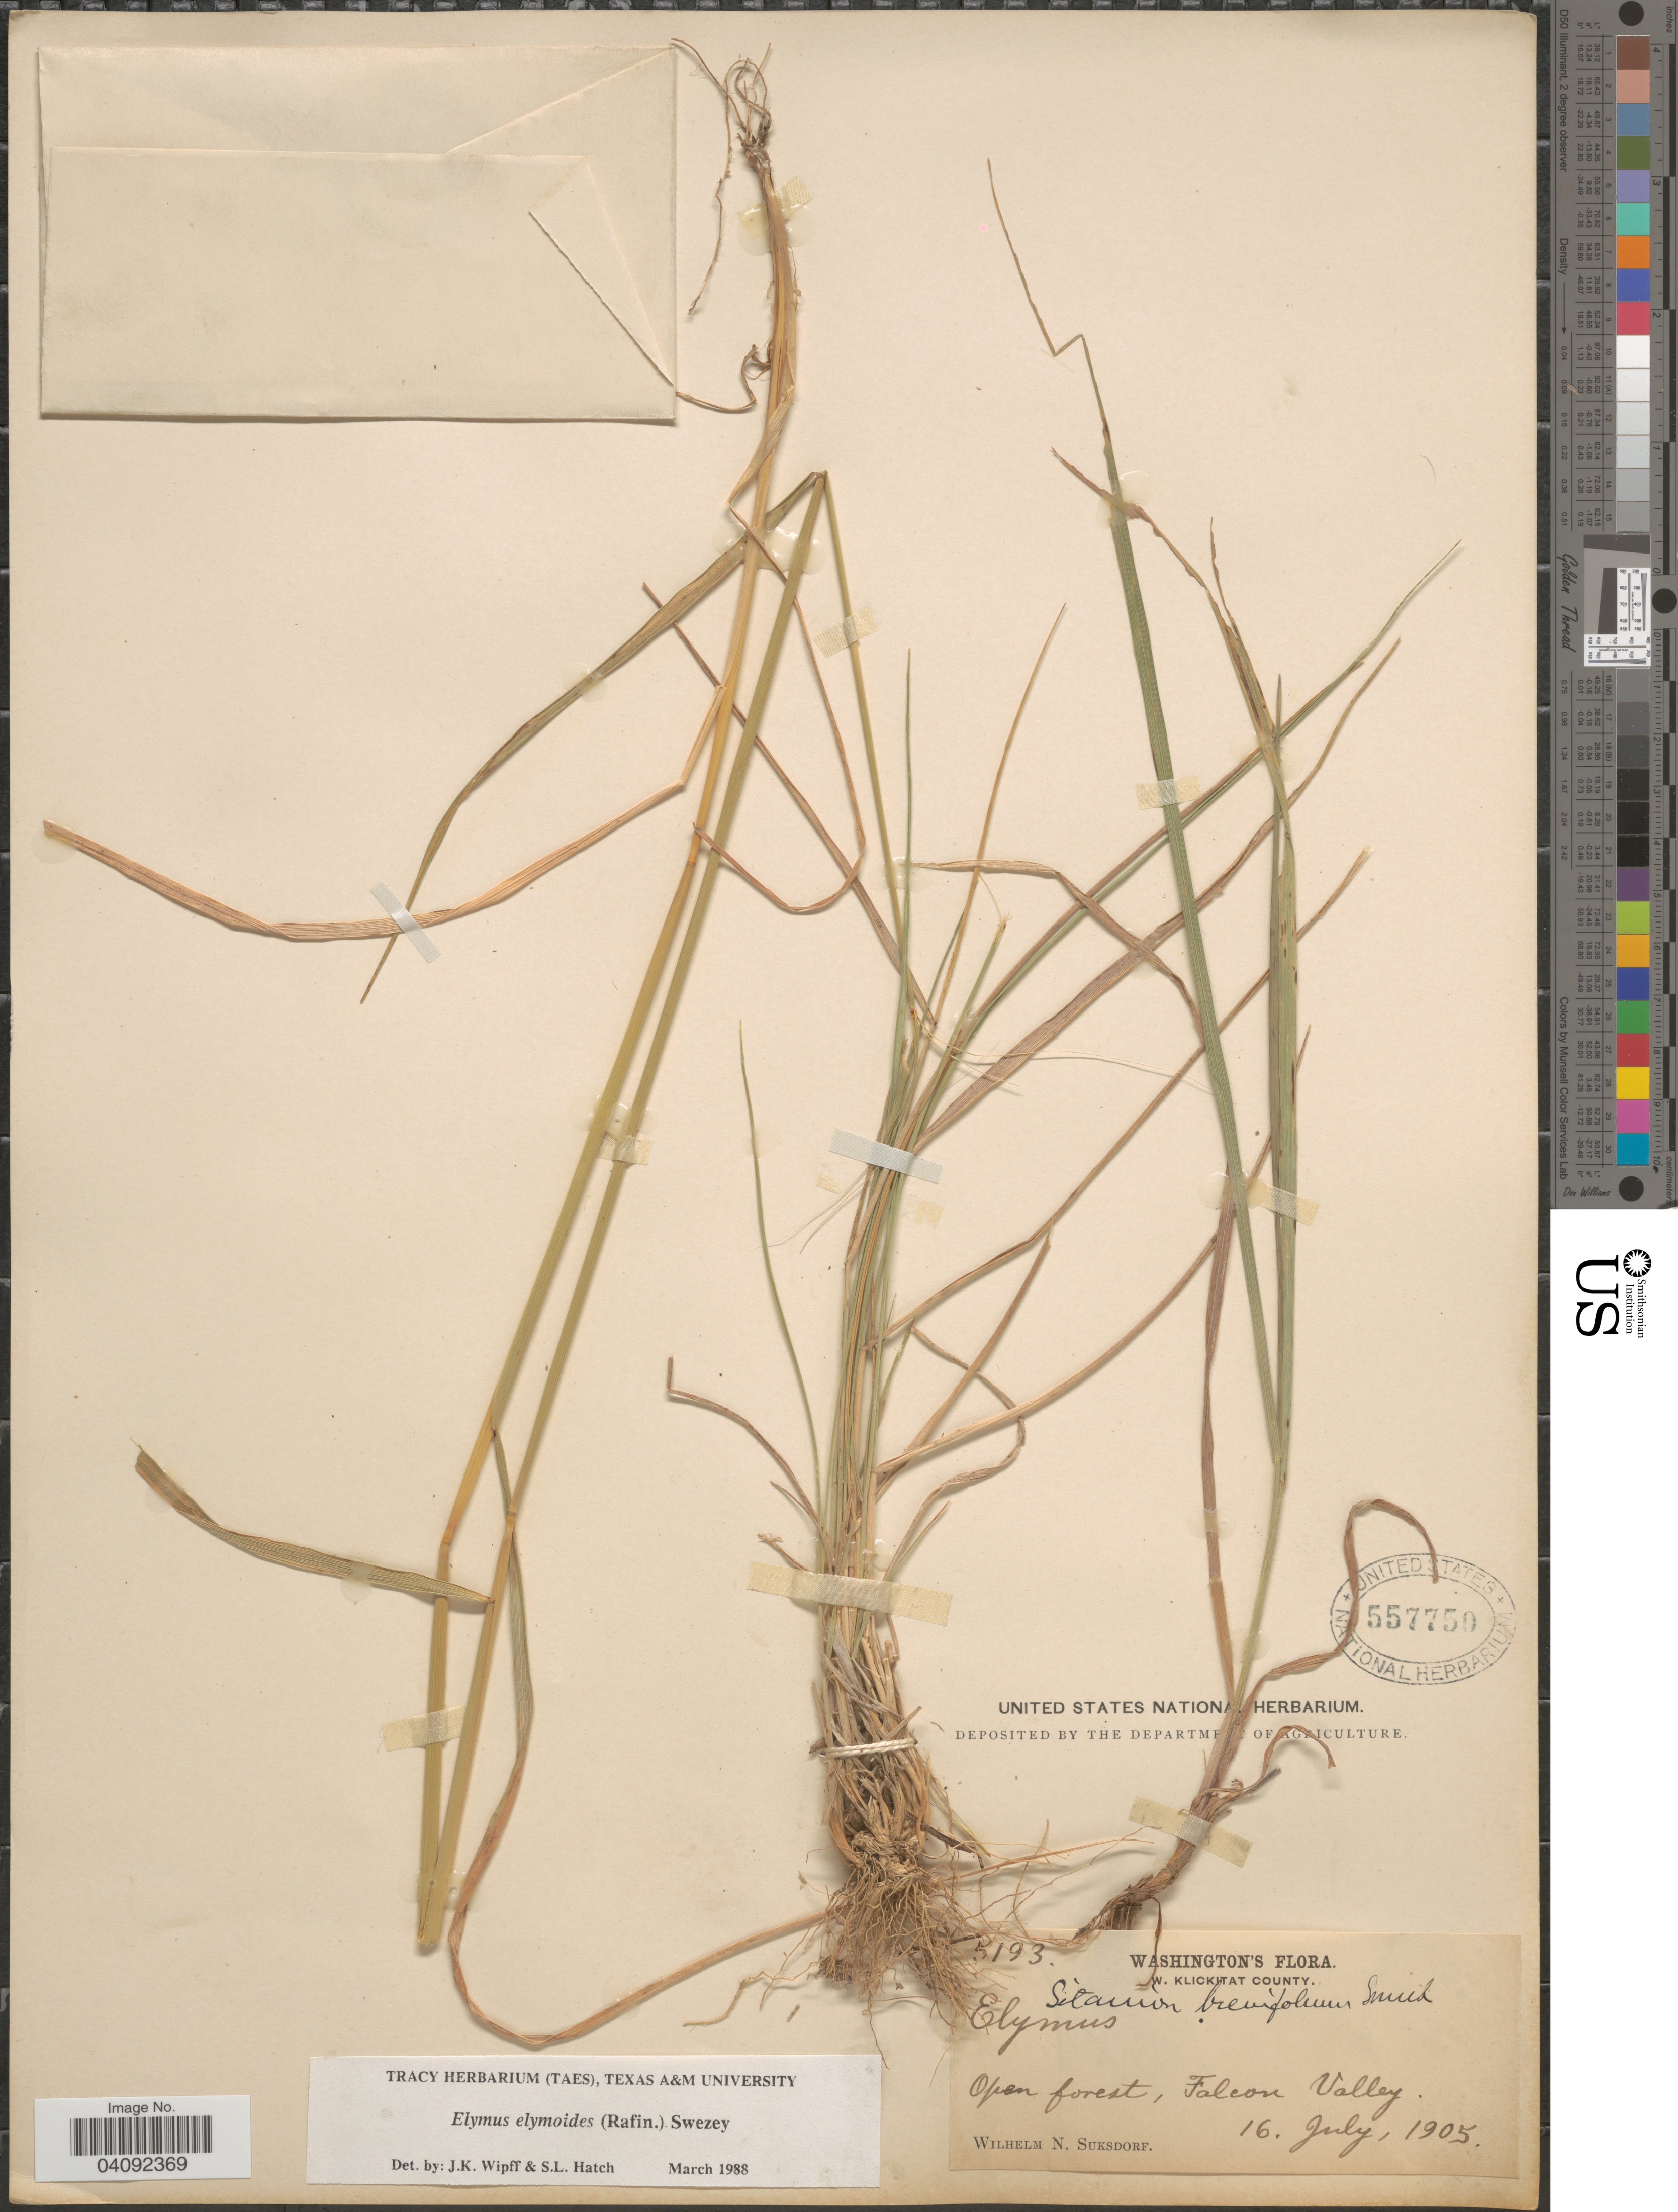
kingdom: Plantae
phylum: Tracheophyta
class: Liliopsida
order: Poales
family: Poaceae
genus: Elymus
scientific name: Elymus elymoides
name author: (Raf.) Swezey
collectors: W. N. Suksdorf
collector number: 5193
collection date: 1905-07-16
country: United States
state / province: Washington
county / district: Klickitat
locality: W. Klickitat County. Open forest, Falcon Valley.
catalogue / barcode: US 557750